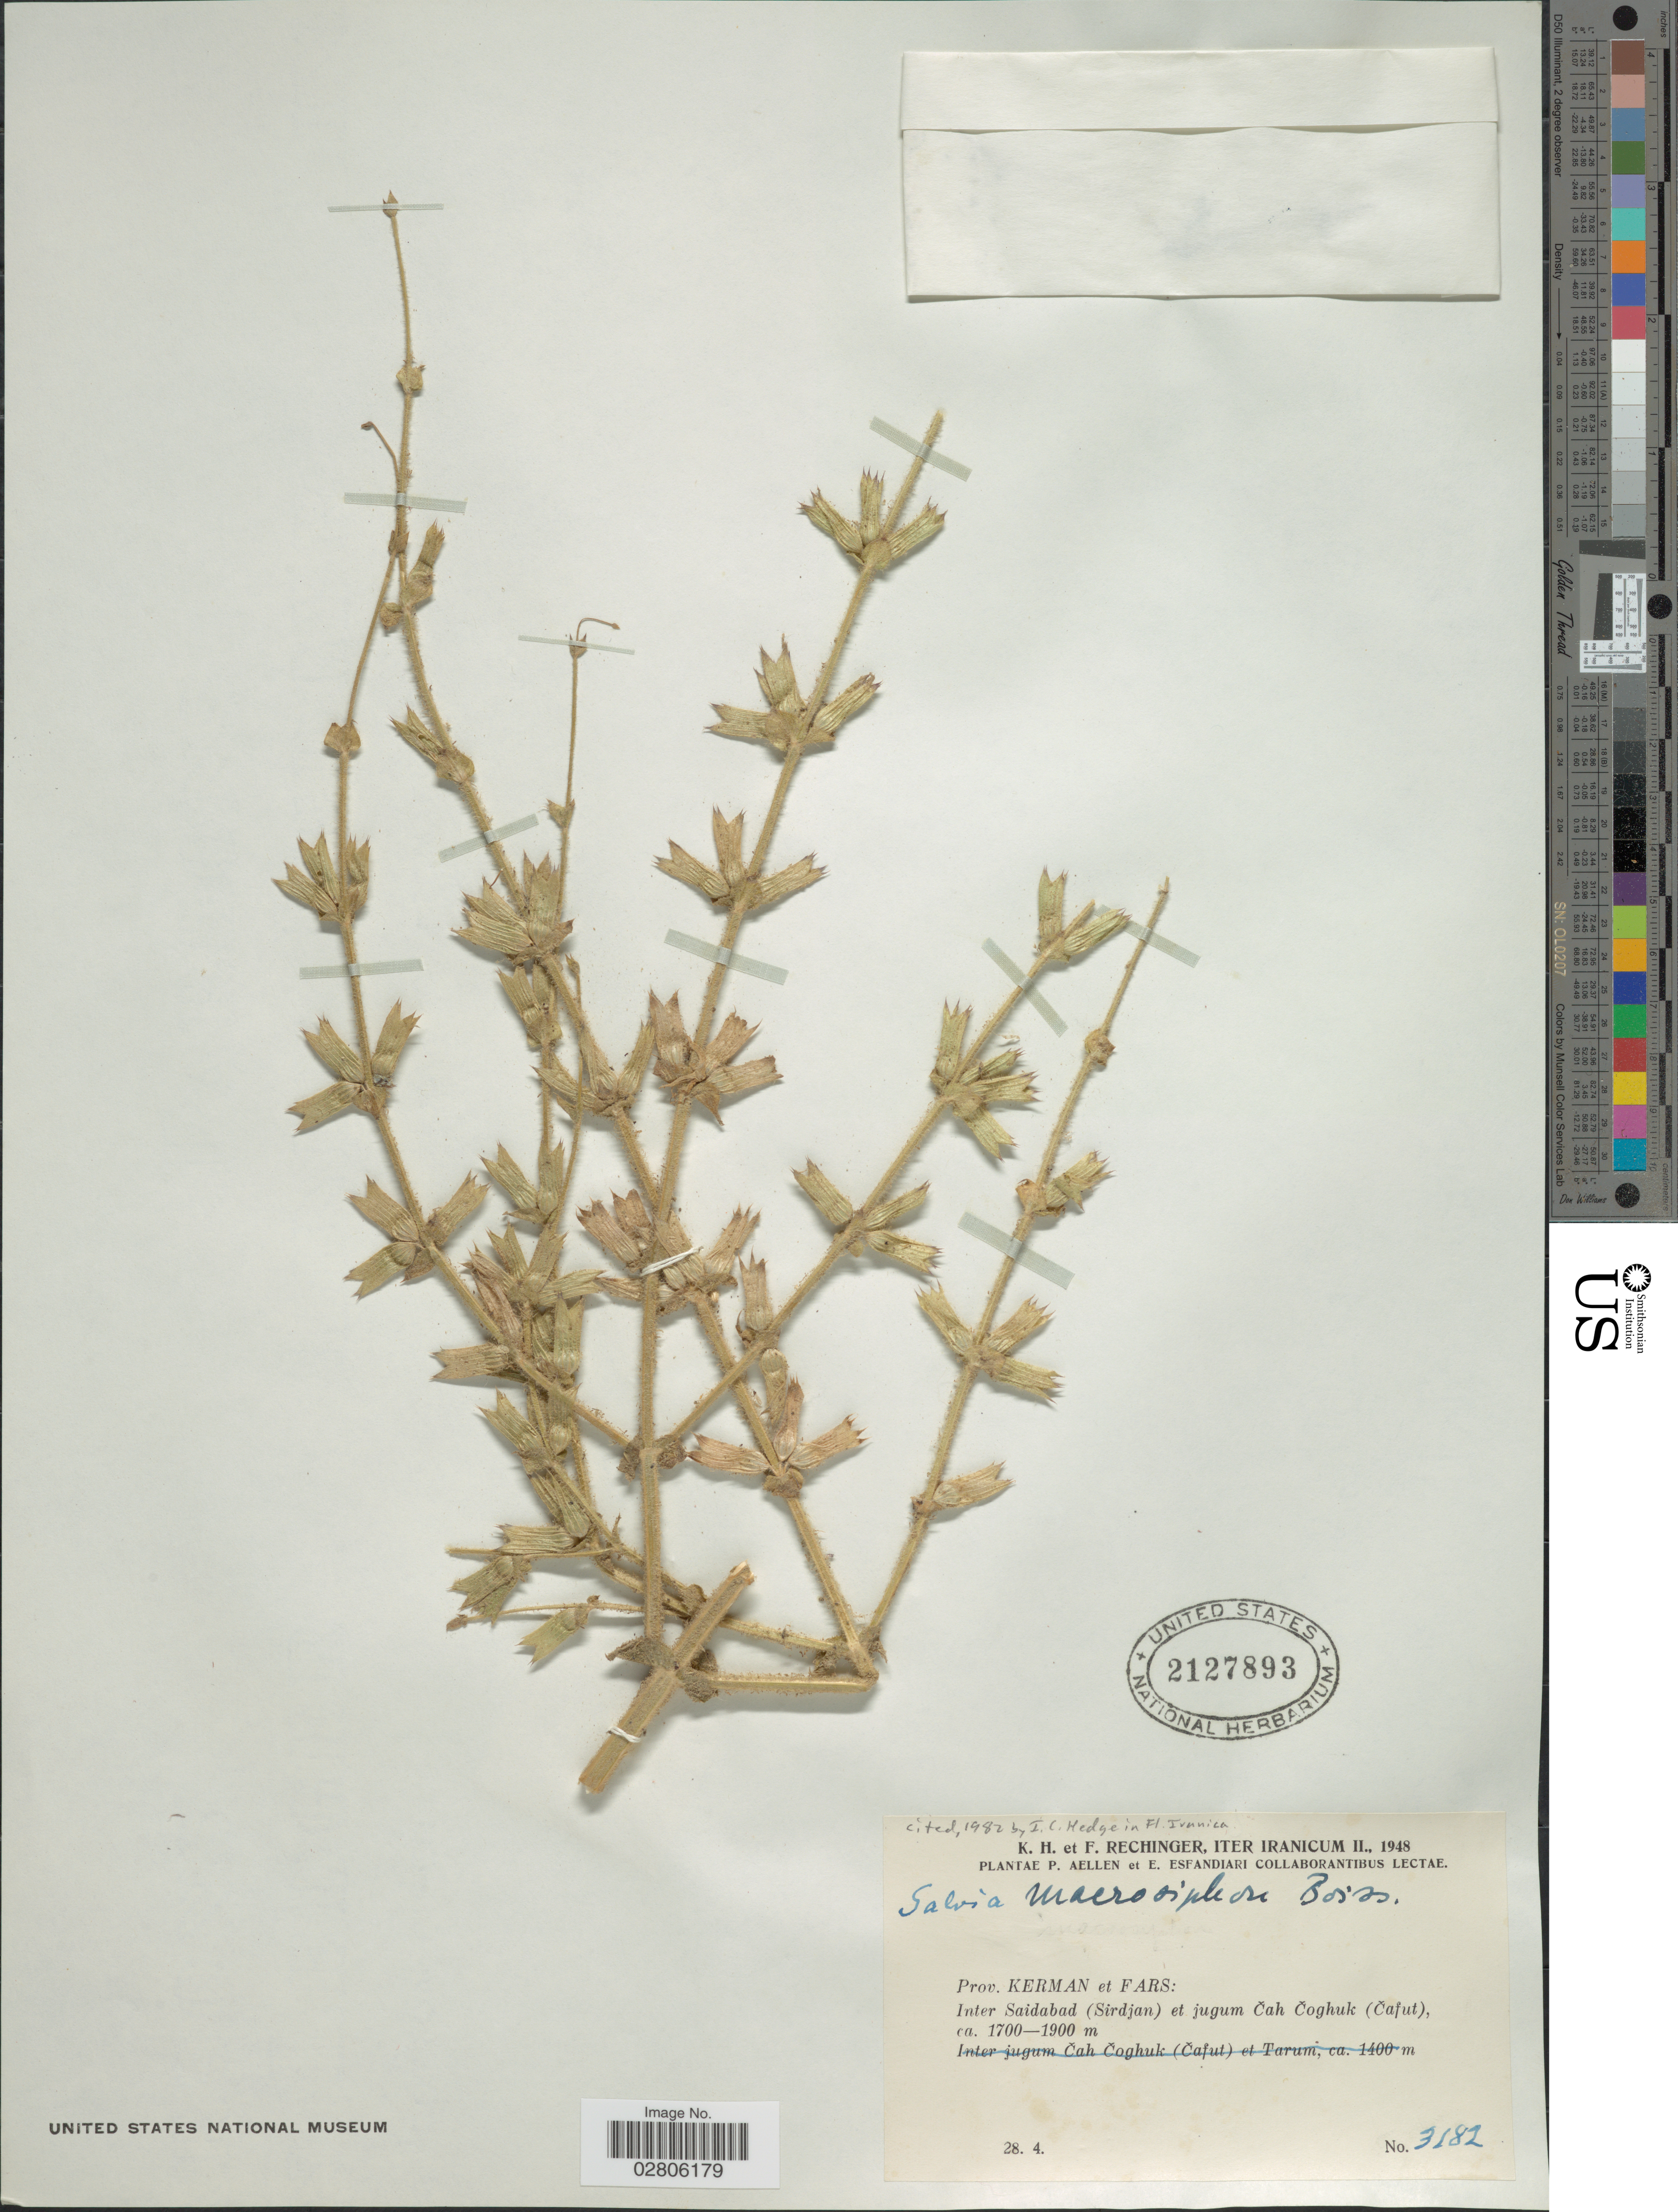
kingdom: Plantae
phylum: Tracheophyta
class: Magnoliopsida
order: Lamiales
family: Lamiaceae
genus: Salvia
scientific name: Salvia macrosiphon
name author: Boiss.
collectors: K. H. Rechinger & F. Rechinger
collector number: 3182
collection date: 1948-04-28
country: Iran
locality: Prov. Kerman et Fars, Inter Saidabad (Sirdjan) et jugum Cah Coghuk (Cafut).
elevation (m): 1700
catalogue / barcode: US 2127893